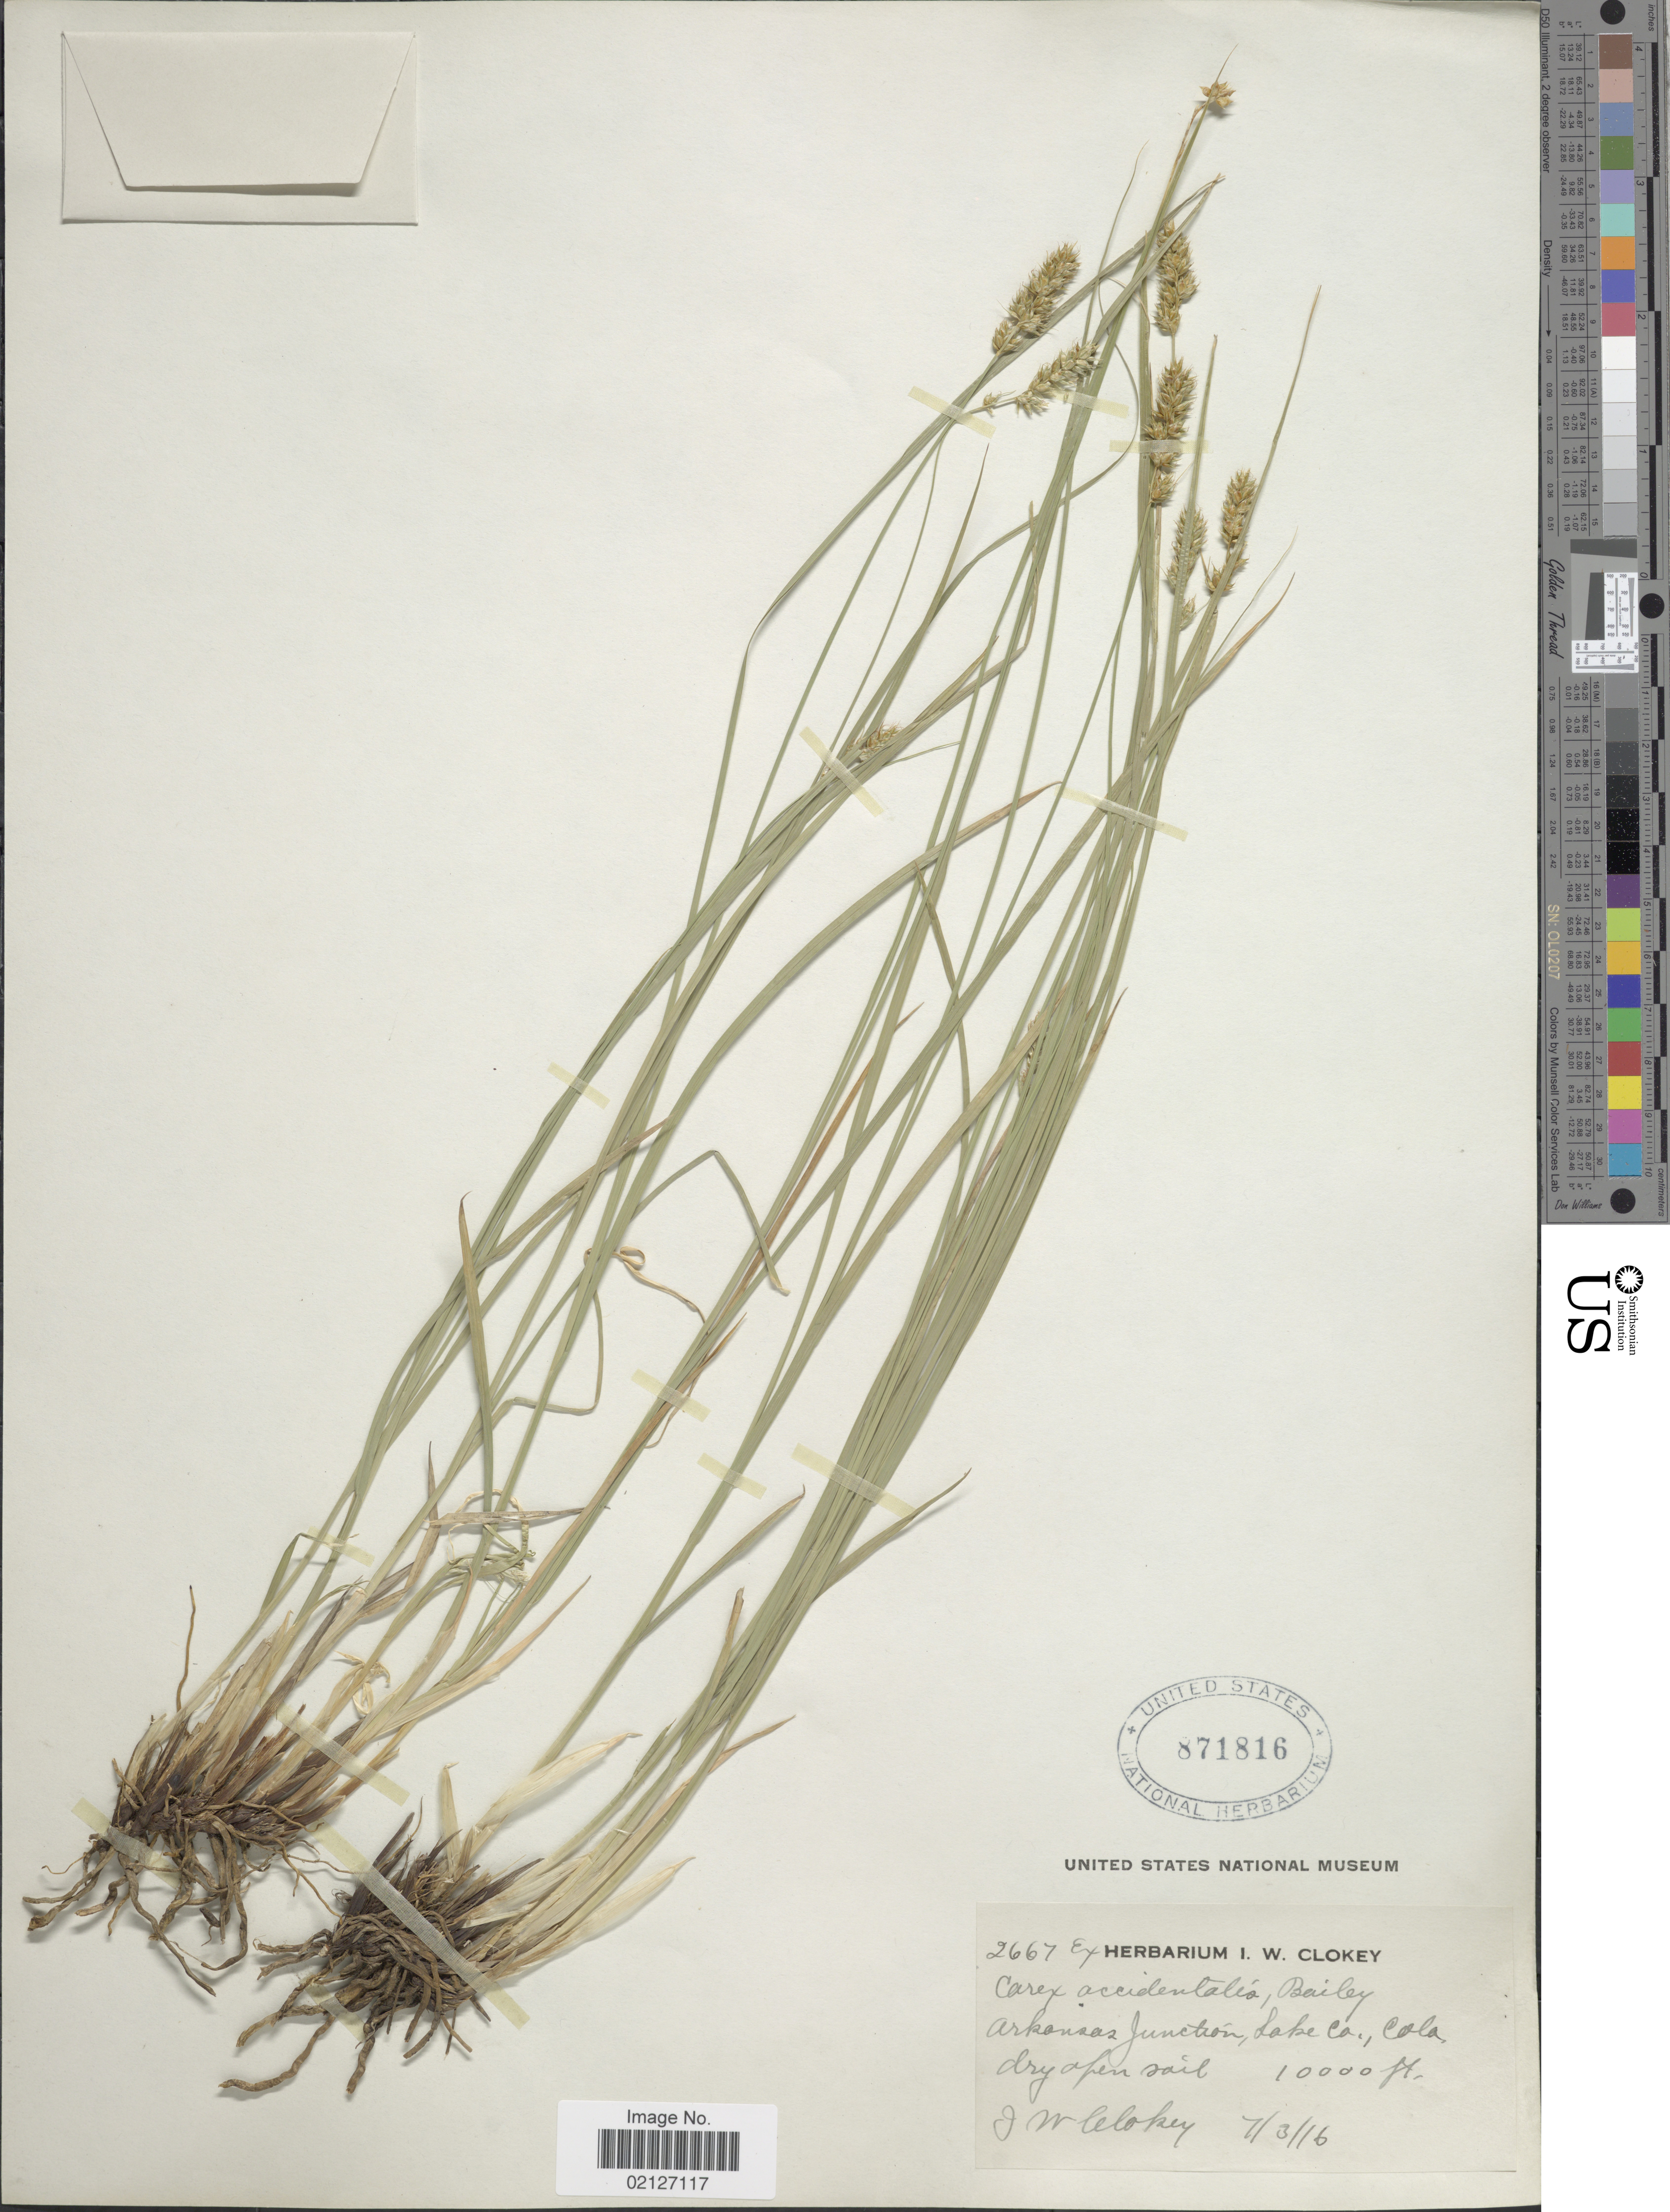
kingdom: Plantae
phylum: Tracheophyta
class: Liliopsida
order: Poales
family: Cyperaceae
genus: Carex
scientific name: Carex occidentalis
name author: L.H. Bailey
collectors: I. W. Clokey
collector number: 2667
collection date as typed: Transcribed d/m/y: 3/7/16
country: United States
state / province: Colorado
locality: Arkansas Junction, Lake Co., dry open soil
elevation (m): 3048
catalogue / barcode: US 871816